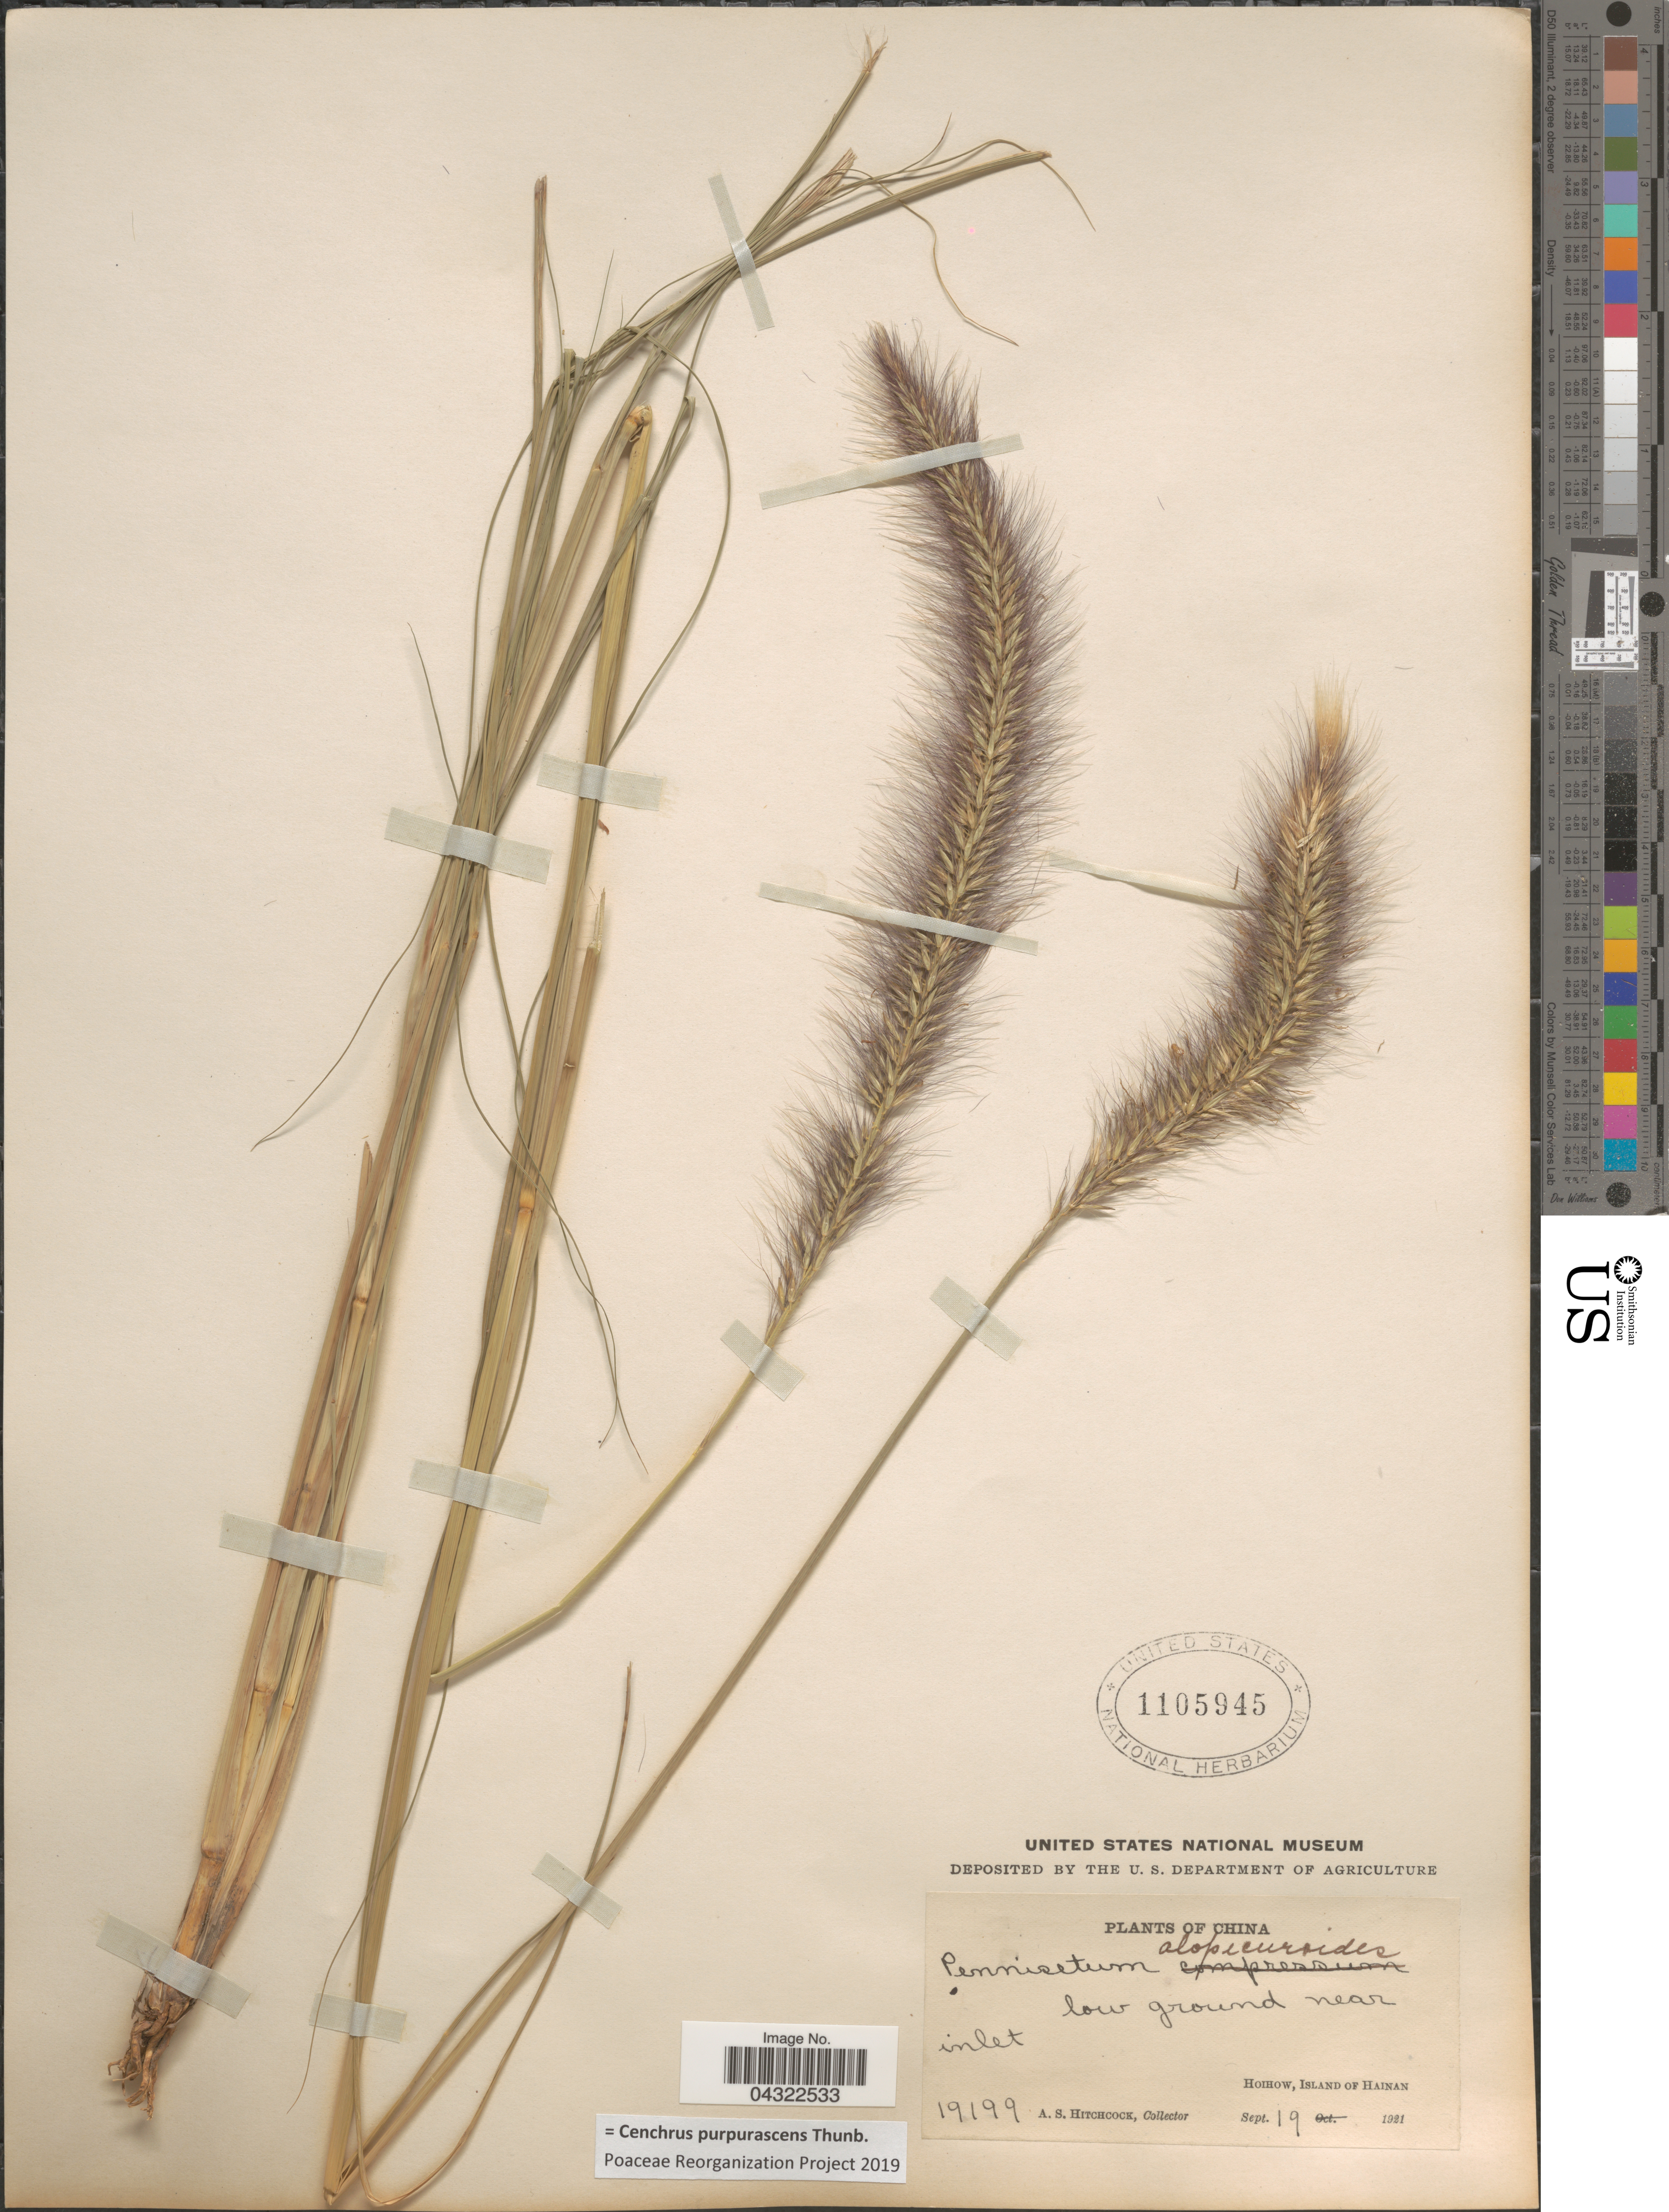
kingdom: Plantae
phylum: Tracheophyta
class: Liliopsida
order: Poales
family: Poaceae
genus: Cenchrus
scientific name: Cenchrus purpurascens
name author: Thunb.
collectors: A. S. Hitchcock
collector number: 19199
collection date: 1921-09-19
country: China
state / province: Hainan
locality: Hoihow, Island Of Hainan.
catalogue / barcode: US 1105945